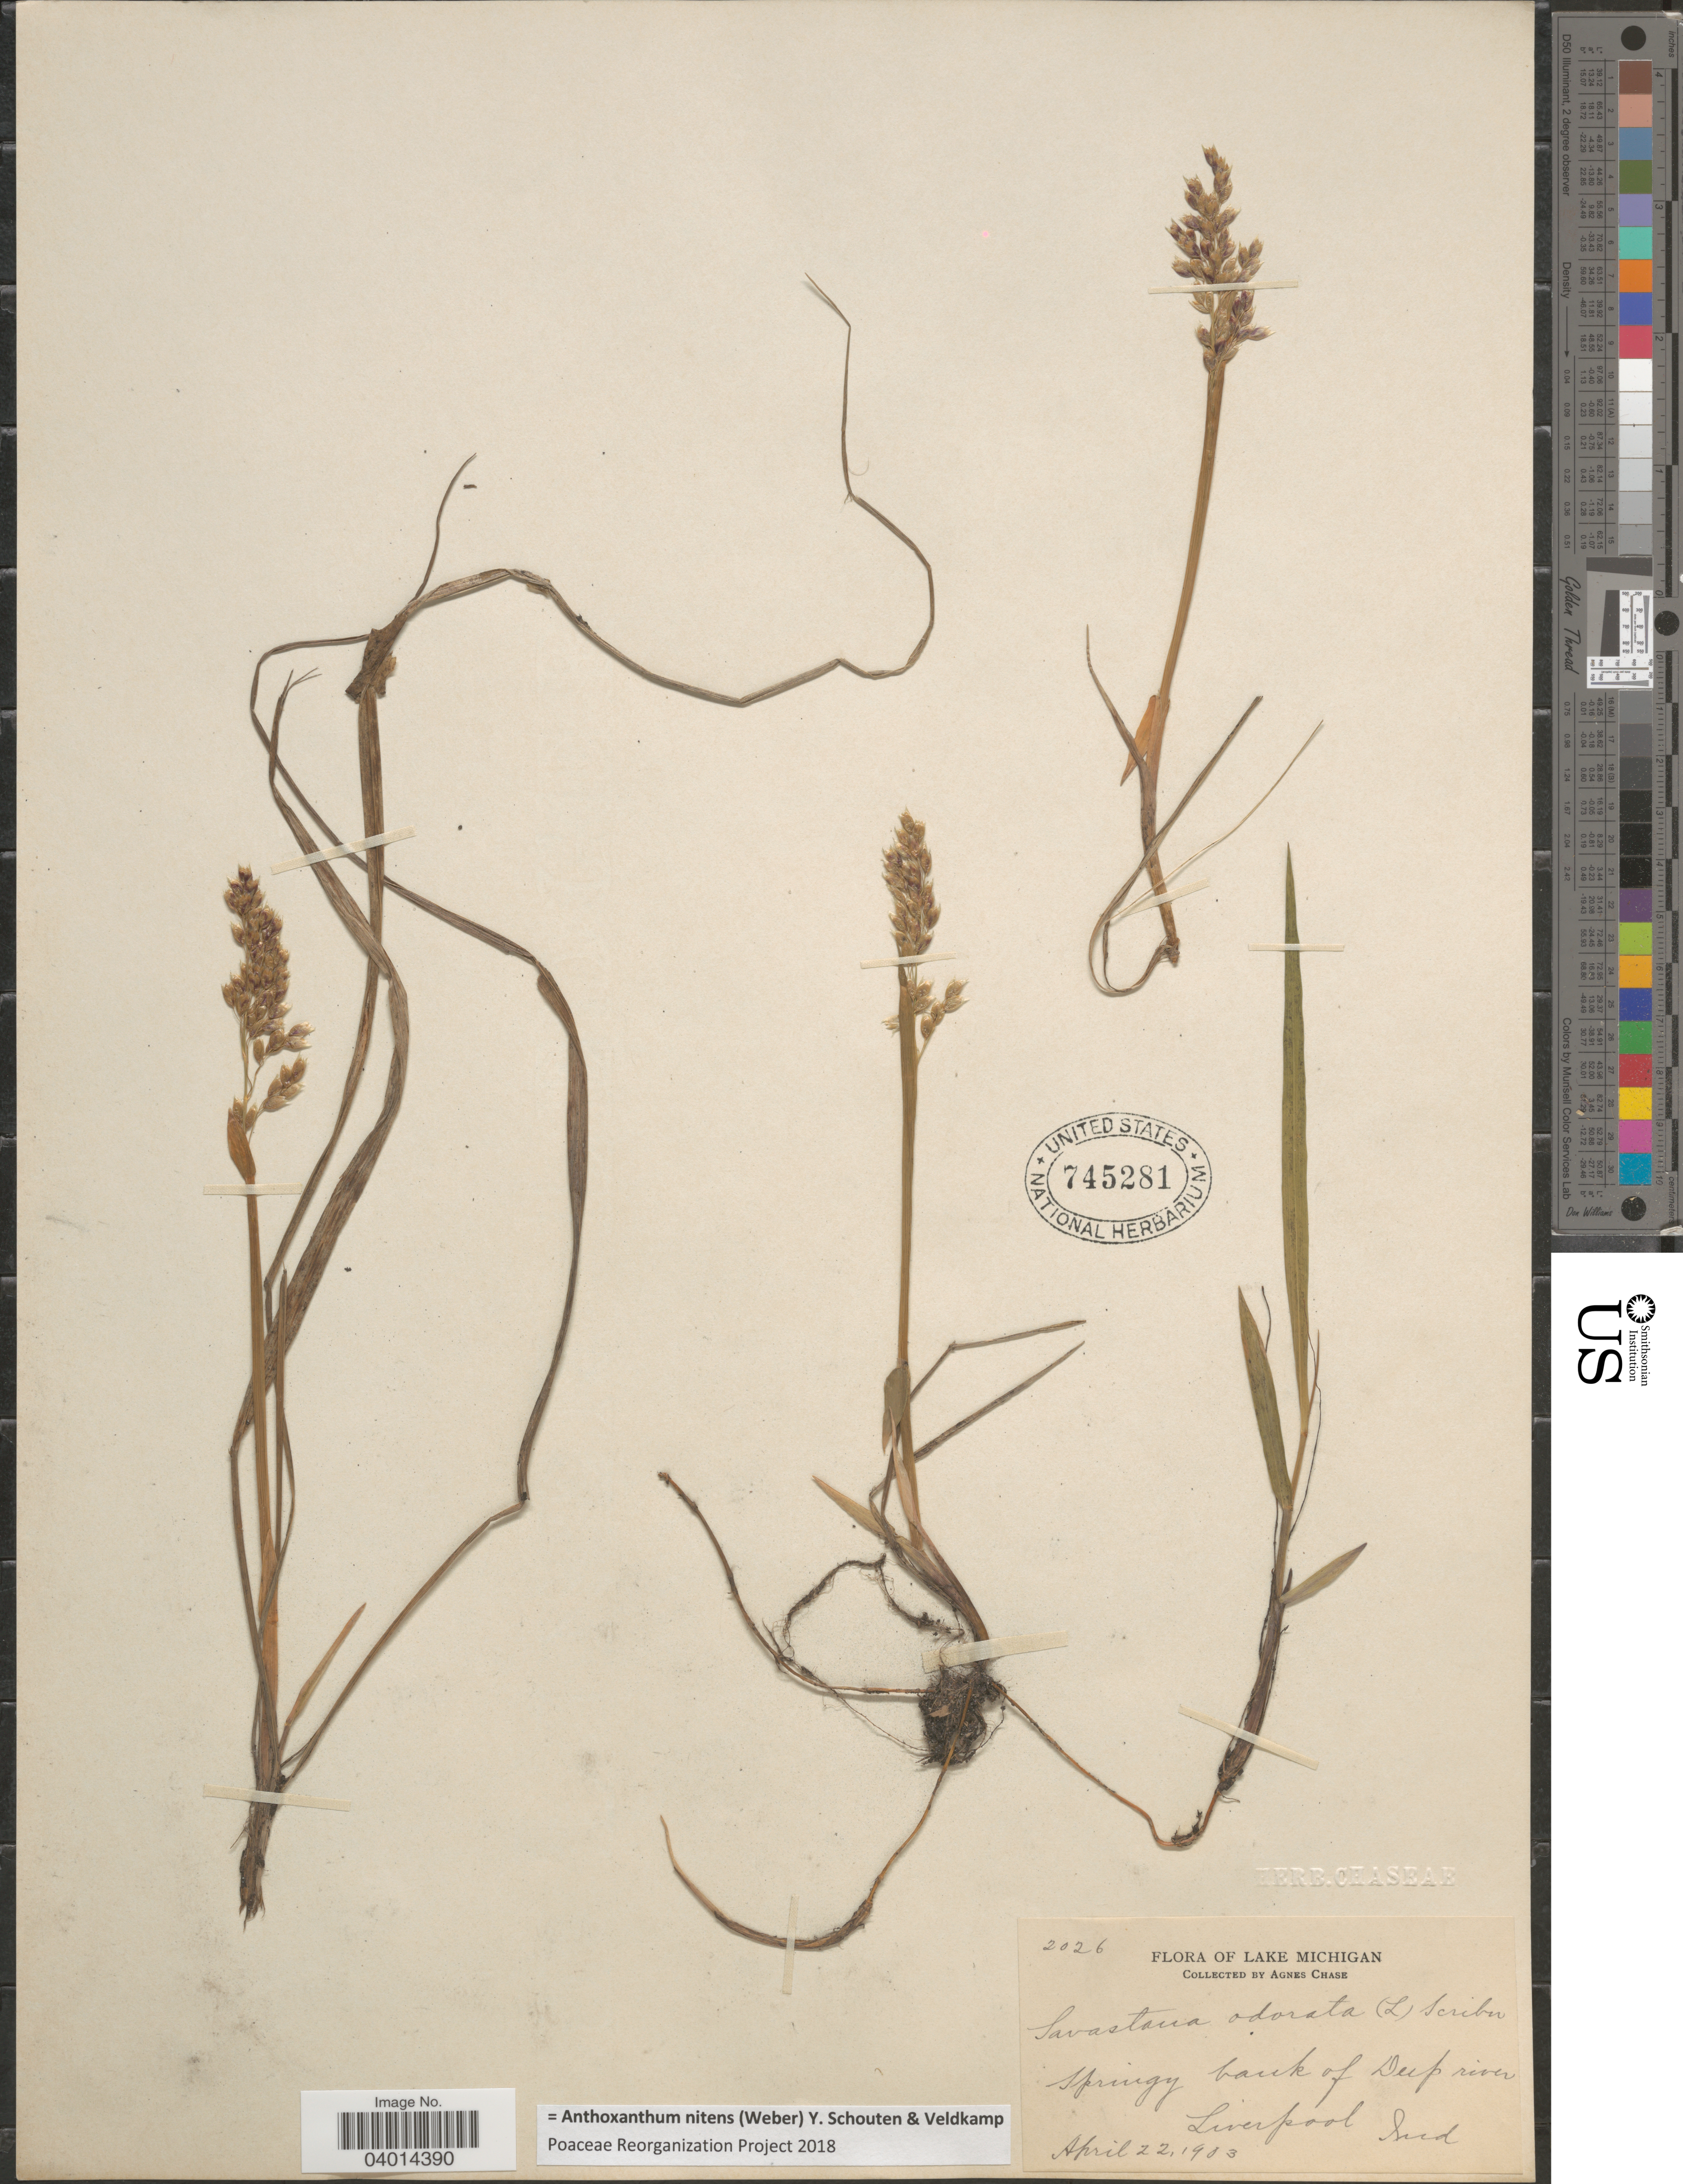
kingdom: Plantae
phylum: Tracheophyta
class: Liliopsida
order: Poales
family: Poaceae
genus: Anthoxanthum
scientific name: Anthoxanthum nitens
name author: (G.H. Weber) R.T.A. Schouten & Veldkamp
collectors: A. Chase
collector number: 2026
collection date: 1903-04-22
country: United States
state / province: Indiana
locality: Lake Michigan. Springy bank of Deep river Liverpool.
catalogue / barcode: US 745281